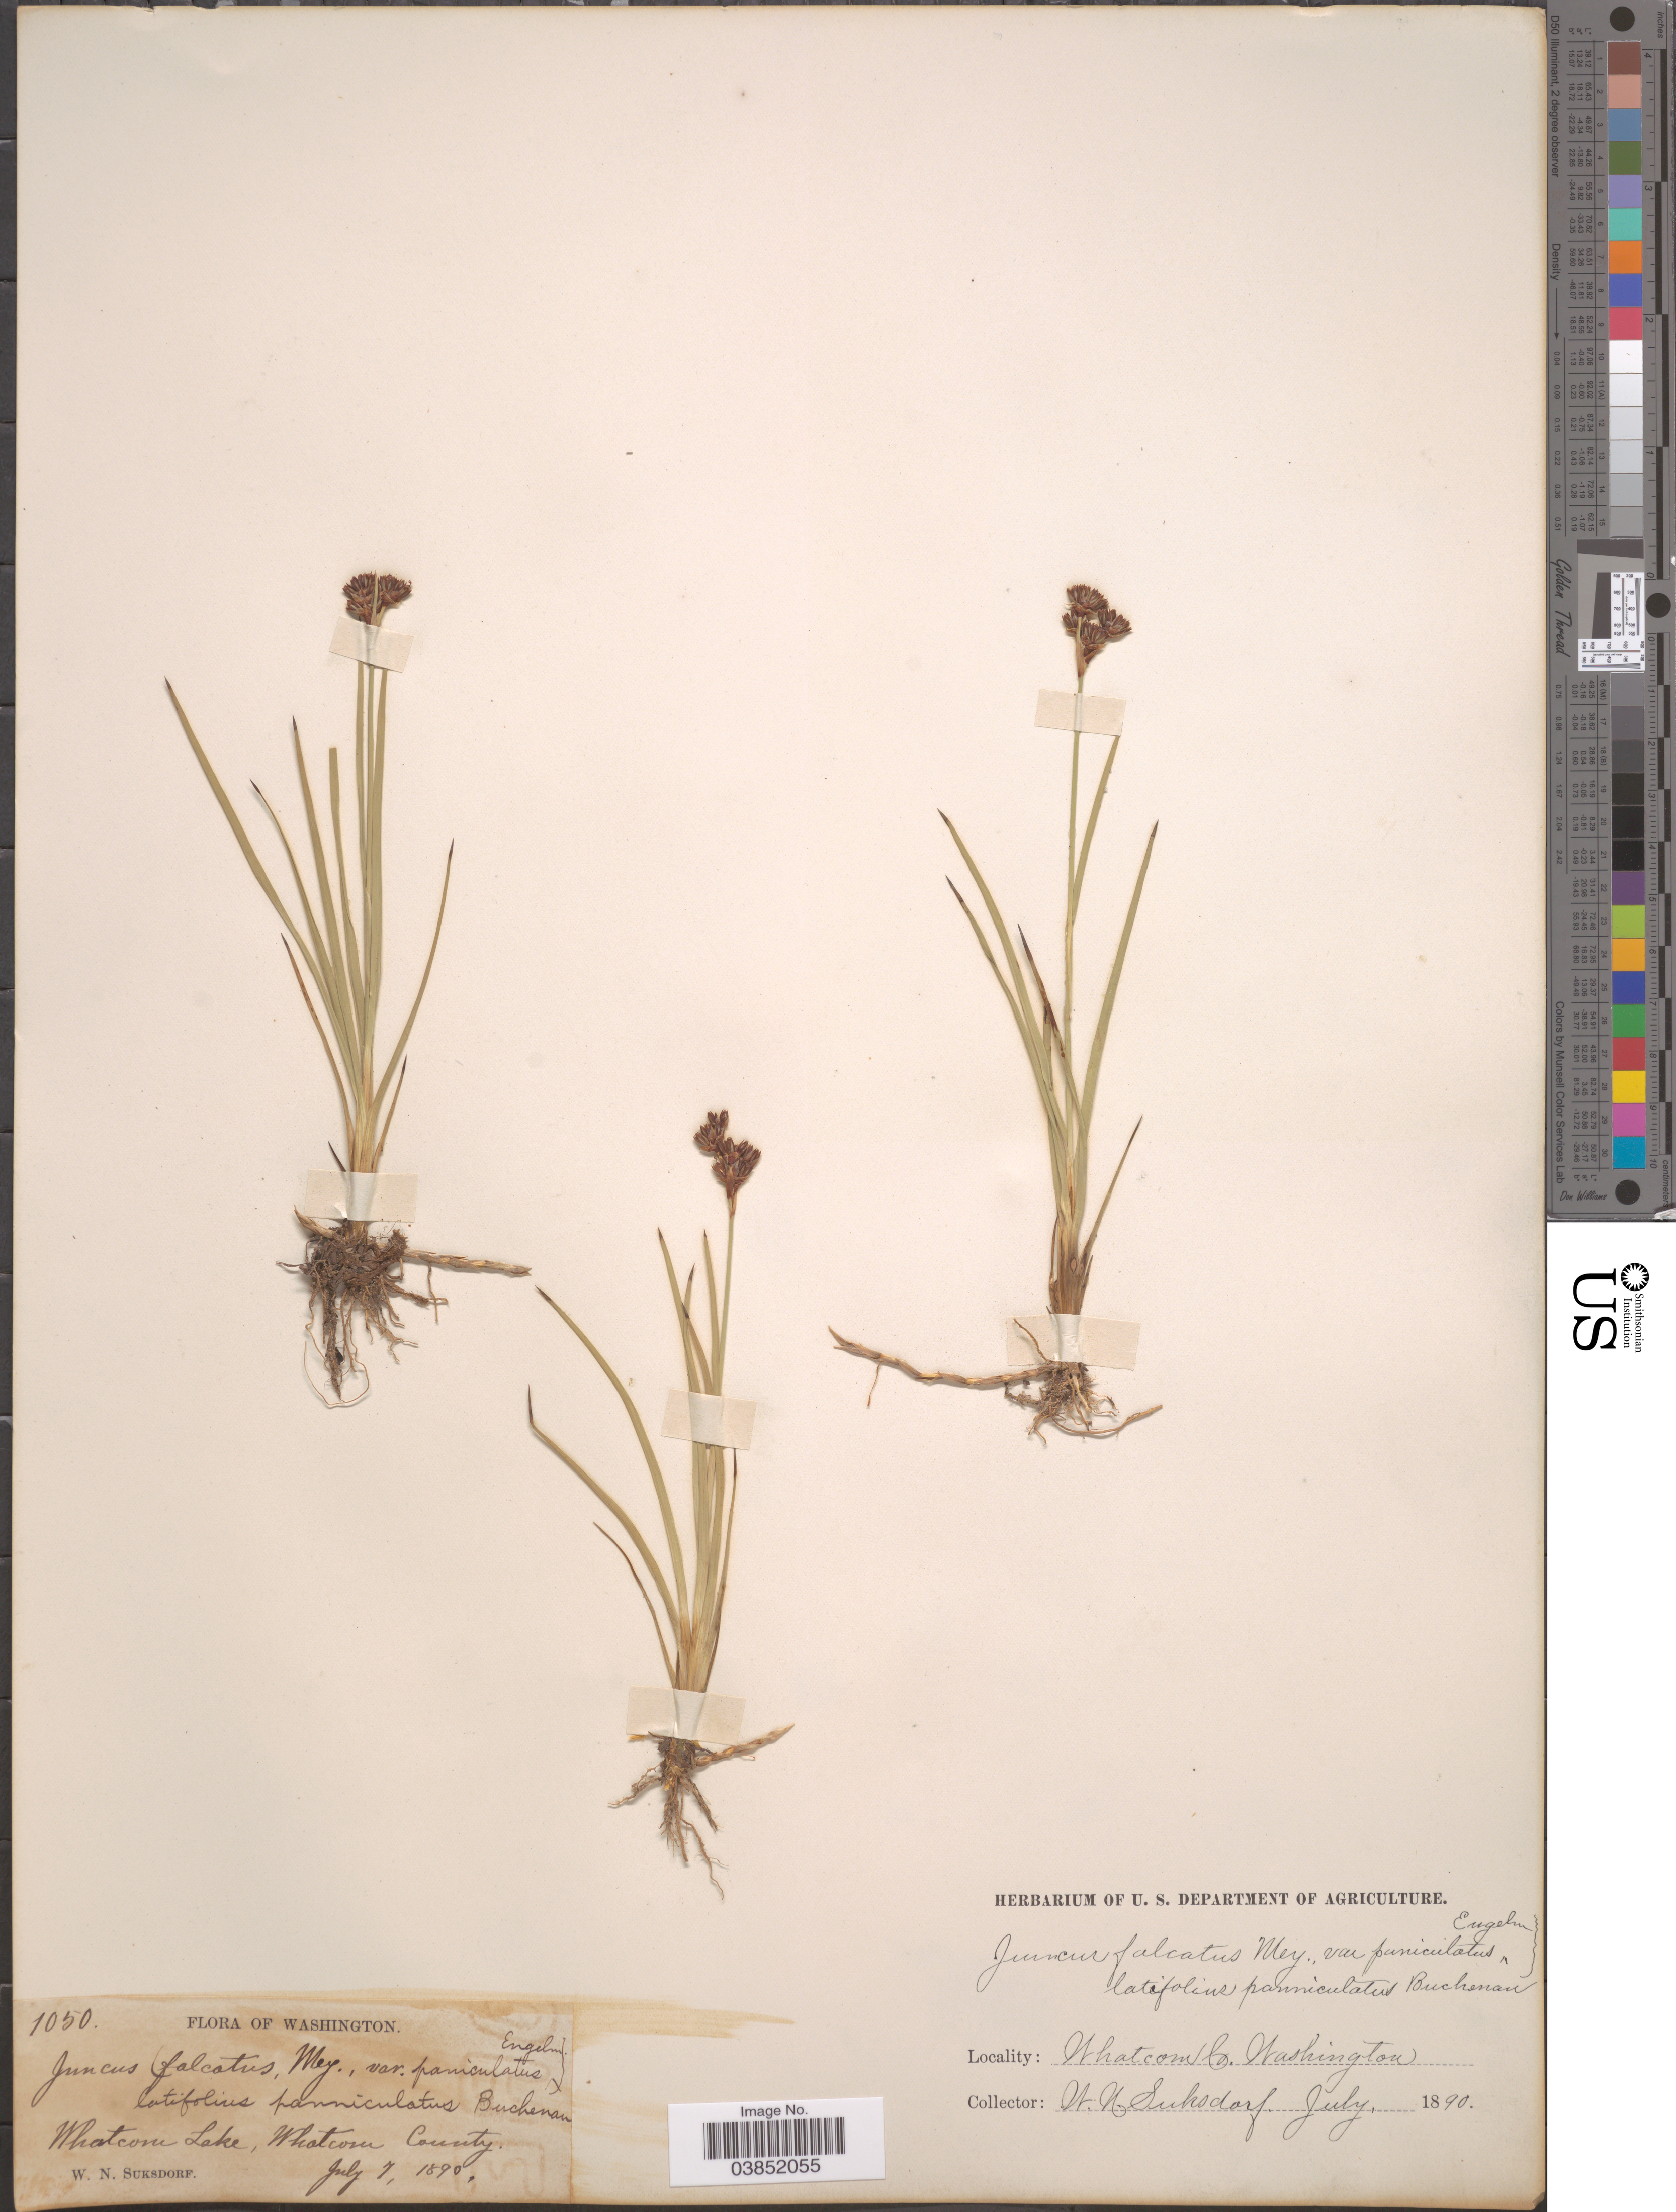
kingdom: Plantae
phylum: Tracheophyta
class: Liliopsida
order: Poales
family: Juncaceae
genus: Juncus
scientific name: Juncus covillei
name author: Piper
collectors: W. N. Suksdorf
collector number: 1050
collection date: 1890-07-07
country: United States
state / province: Washington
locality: Whatcom Lake, Whatcover County.